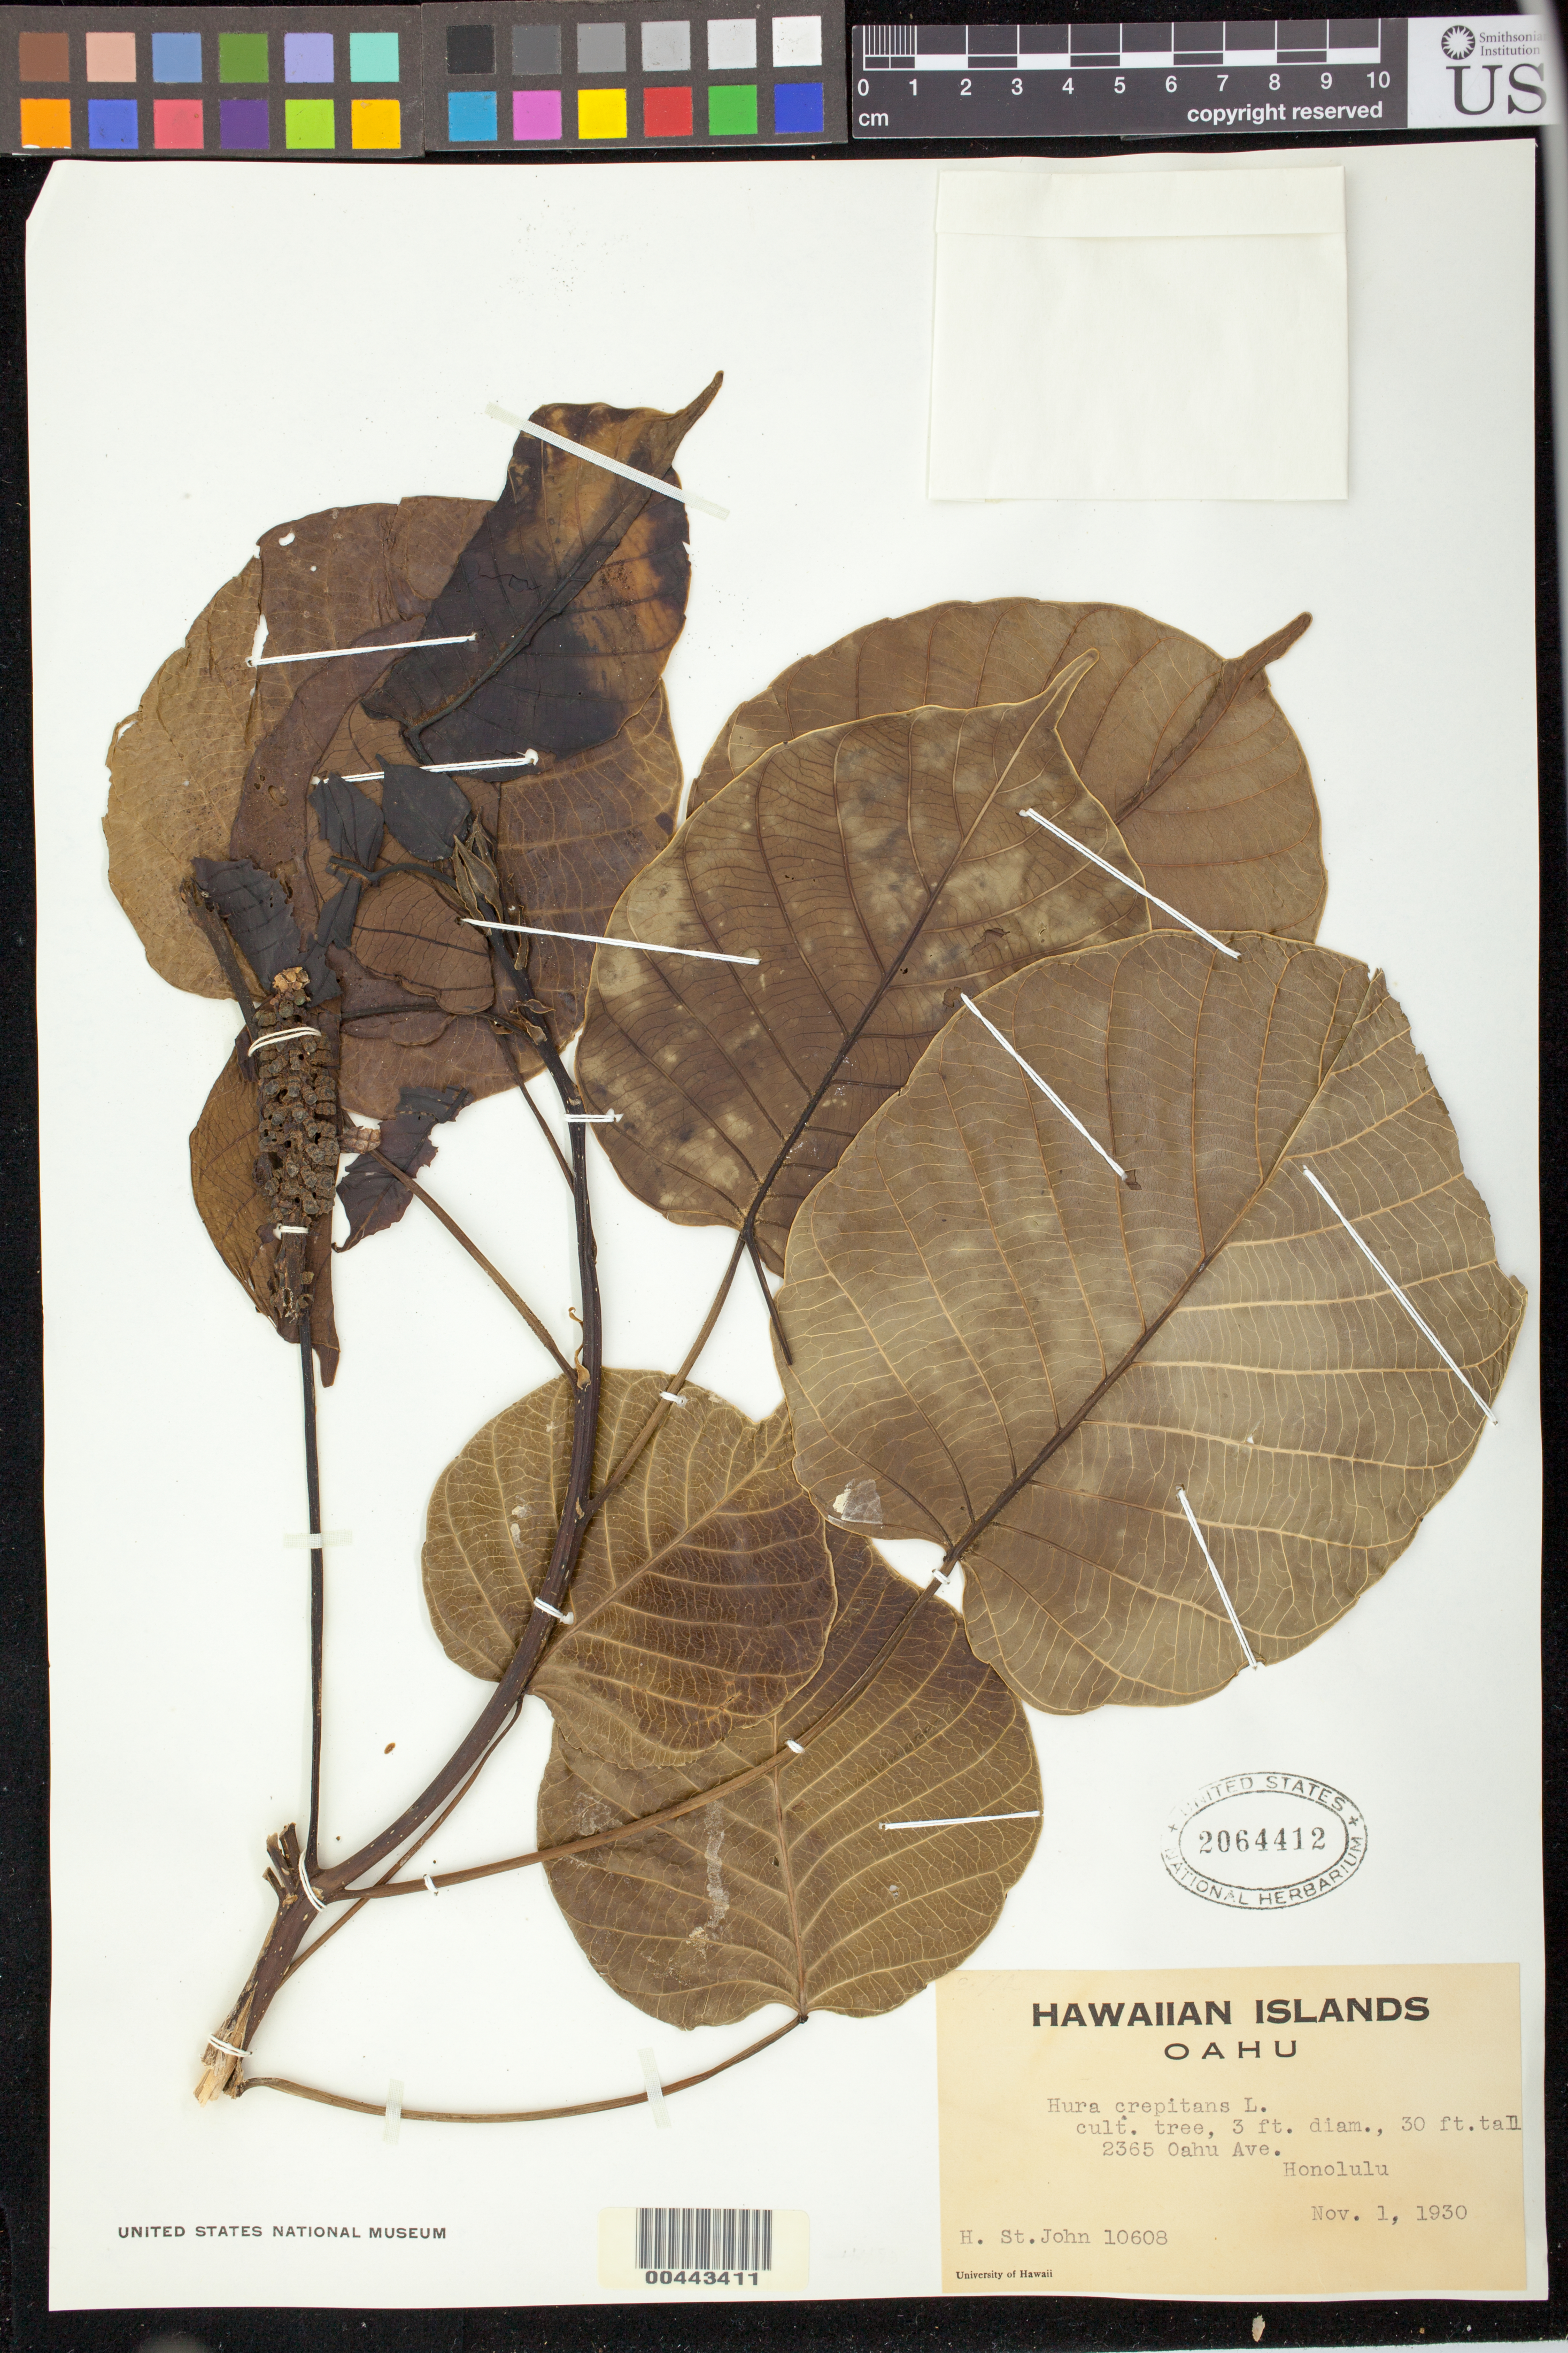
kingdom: Plantae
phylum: Tracheophyta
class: Magnoliopsida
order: Malpighiales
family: Euphorbiaceae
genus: Hura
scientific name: Hura crepitans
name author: L.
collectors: H. St. John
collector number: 10608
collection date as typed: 1 Nov 1930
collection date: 1930-11-01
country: United States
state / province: Hawaii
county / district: Honolulu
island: Oahu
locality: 2365 Oahu Ave., Honolulu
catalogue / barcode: US 2064412